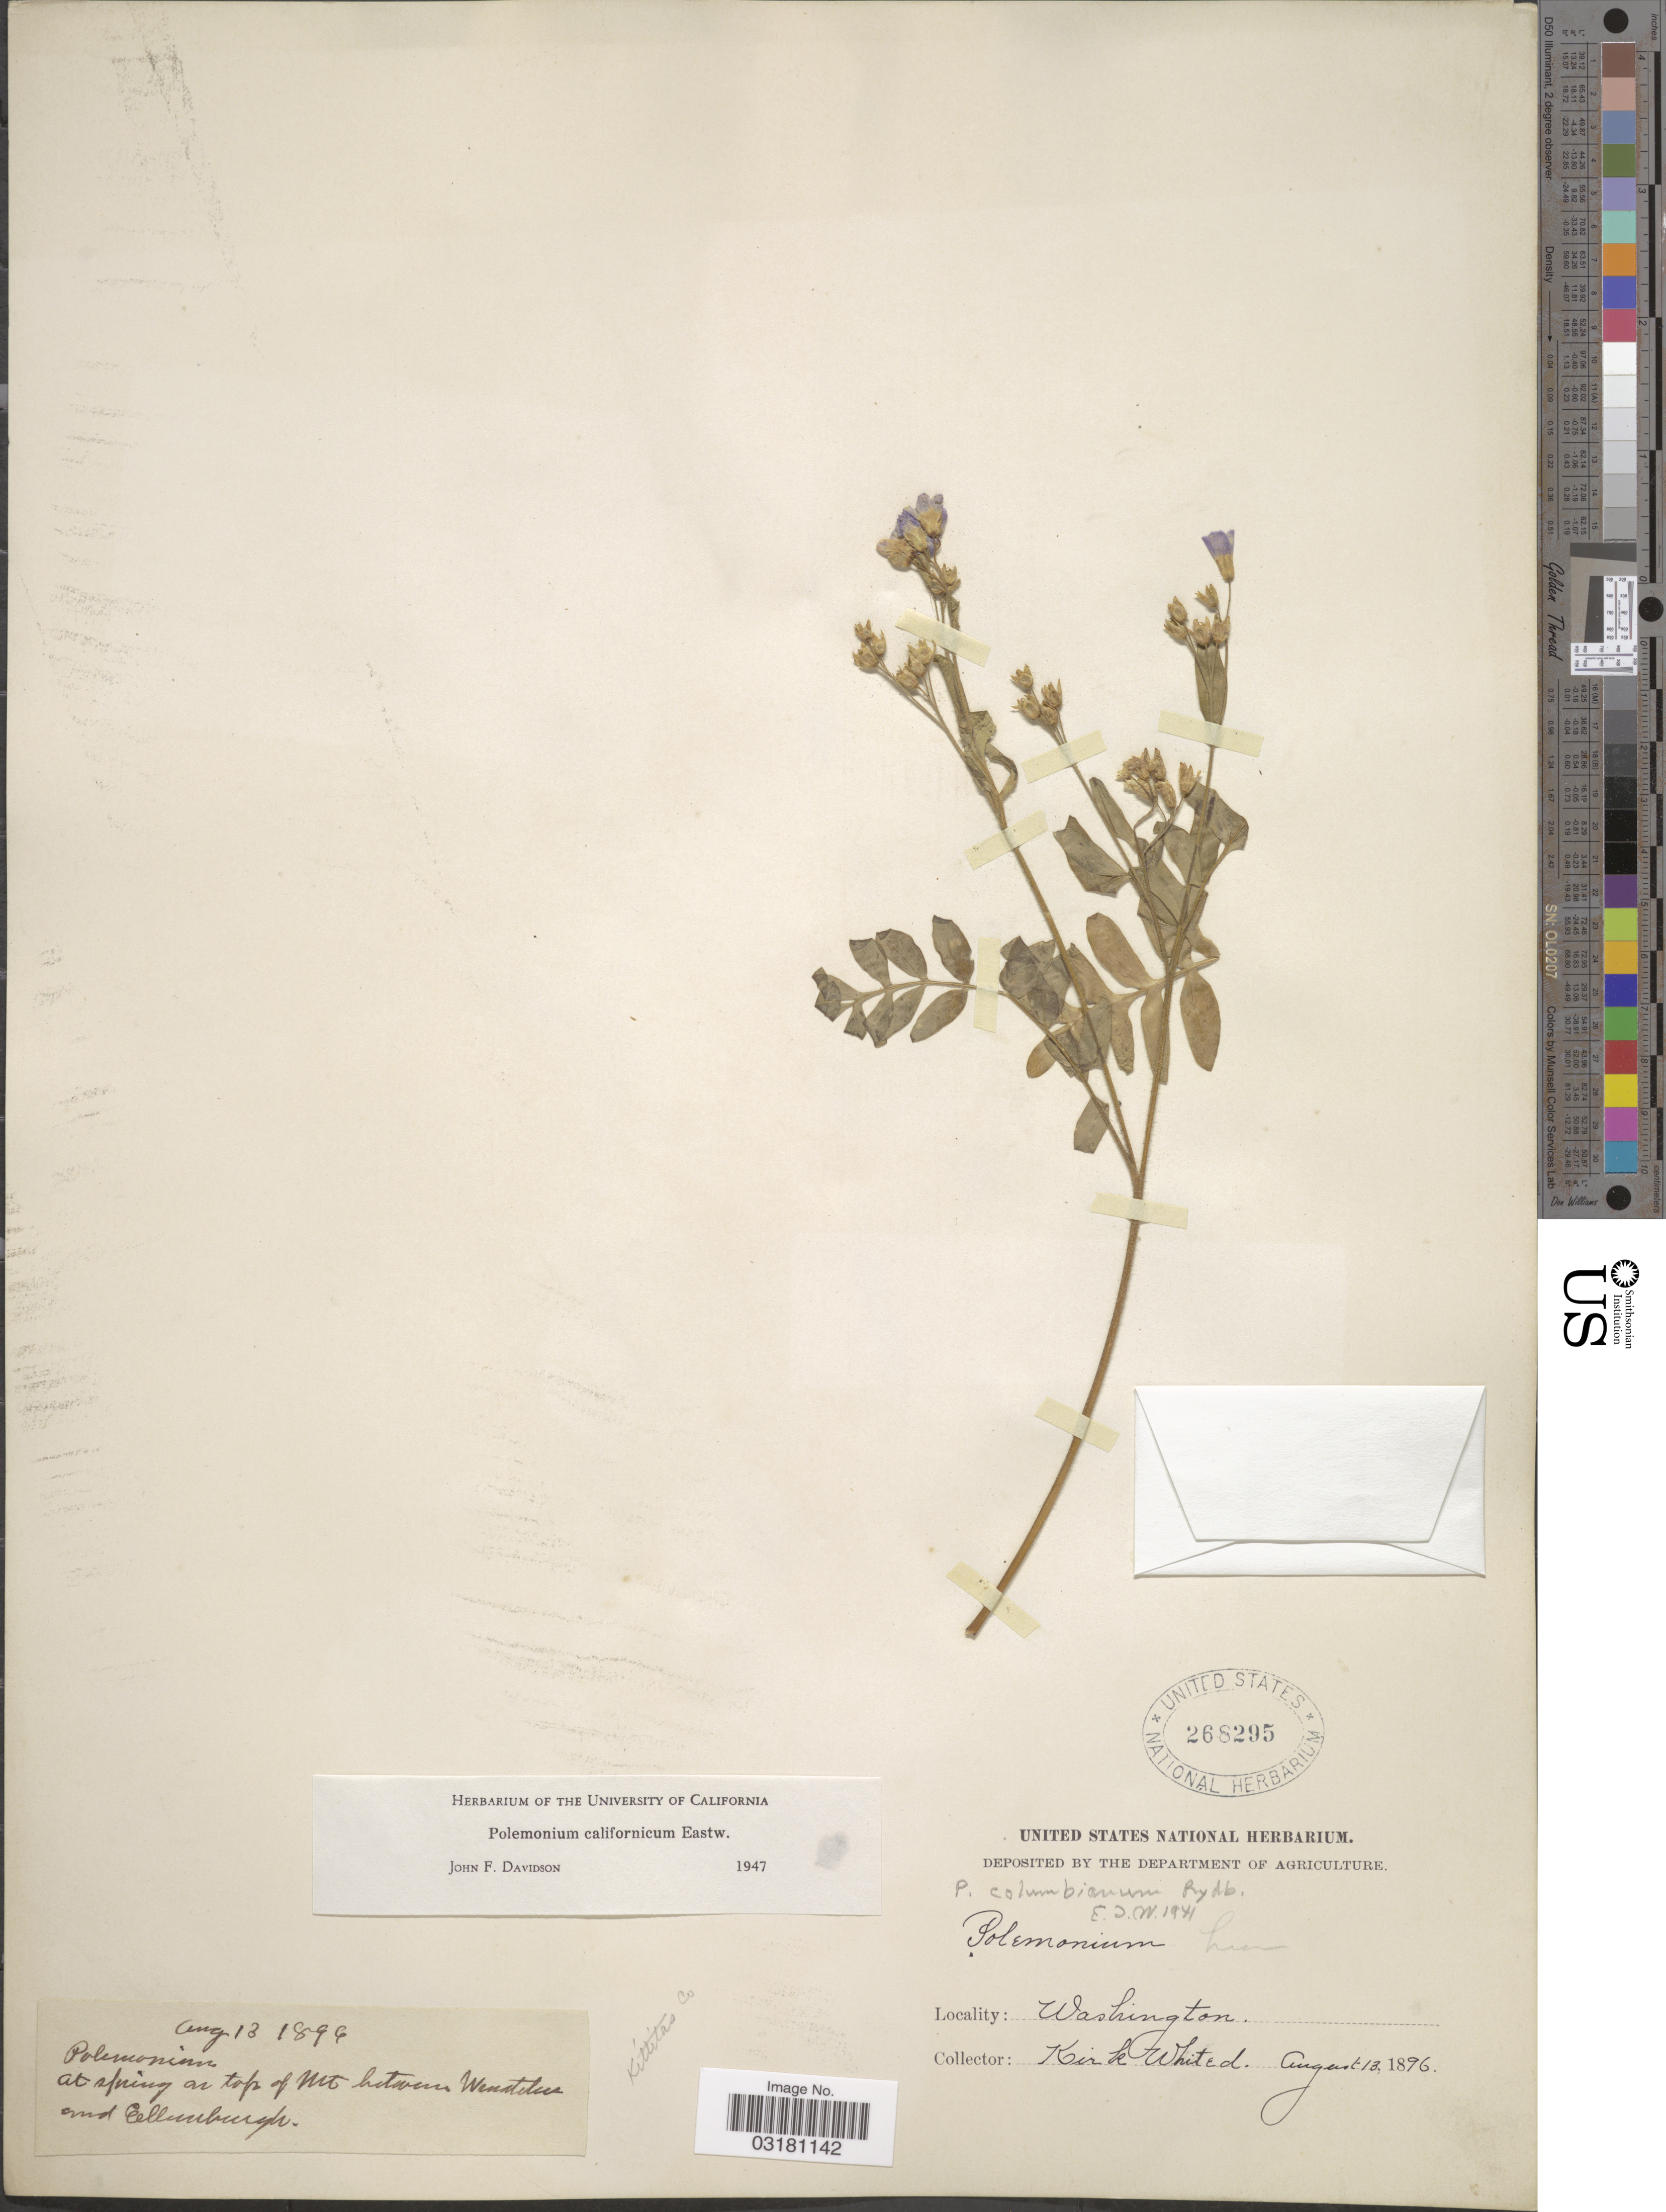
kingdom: Plantae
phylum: Tracheophyta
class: Magnoliopsida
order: Ericales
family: Polemoniaceae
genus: Polemonium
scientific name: Polemonium californicum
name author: Eastw.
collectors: K. Whited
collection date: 1896-08-13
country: United States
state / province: Washington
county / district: Kittitas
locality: At springon top of Mt between Wenatchee and Ellensburgh. Kittitas Co.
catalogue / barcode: US 268295